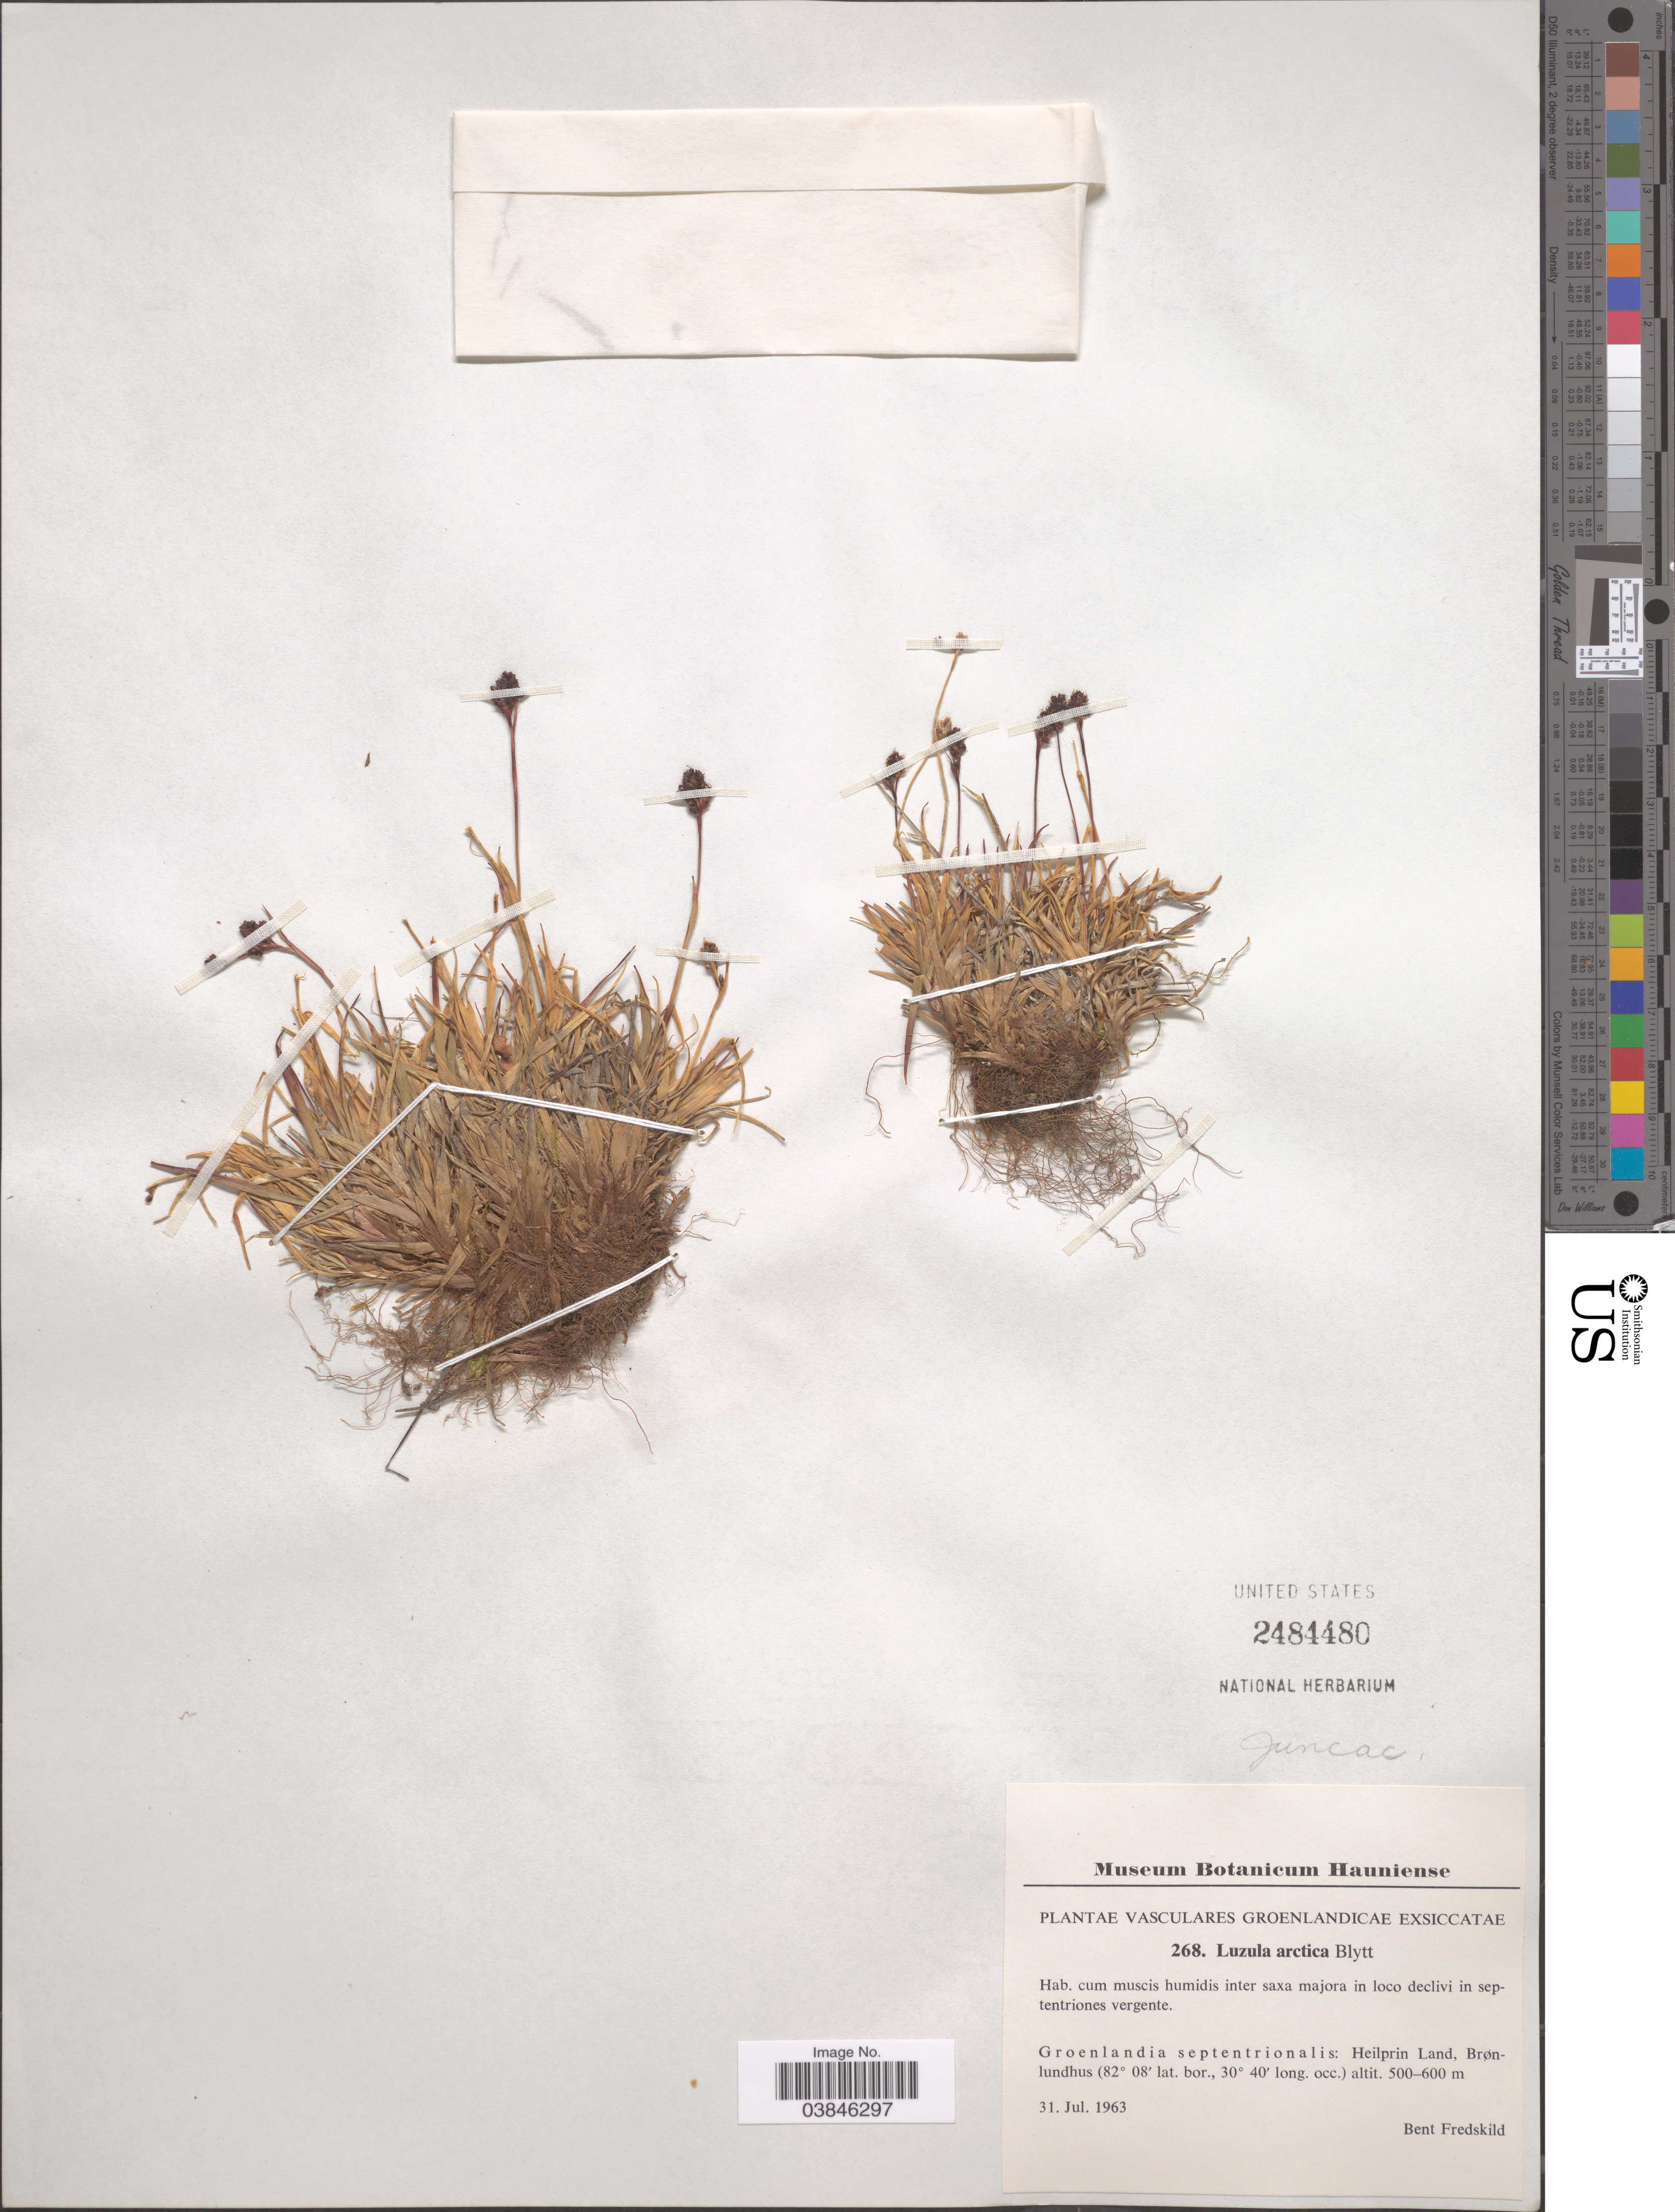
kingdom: Plantae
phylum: Tracheophyta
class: Liliopsida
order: Poales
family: Juncaceae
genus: Luzula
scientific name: Luzula nivalis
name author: (Laest.) Spreng.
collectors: B. Fredskild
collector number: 268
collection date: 1963-07-31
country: Greenland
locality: Groenlandia septentrionalis: Heilprin Land, Brønlundhus.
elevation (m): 500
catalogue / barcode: US 2484480